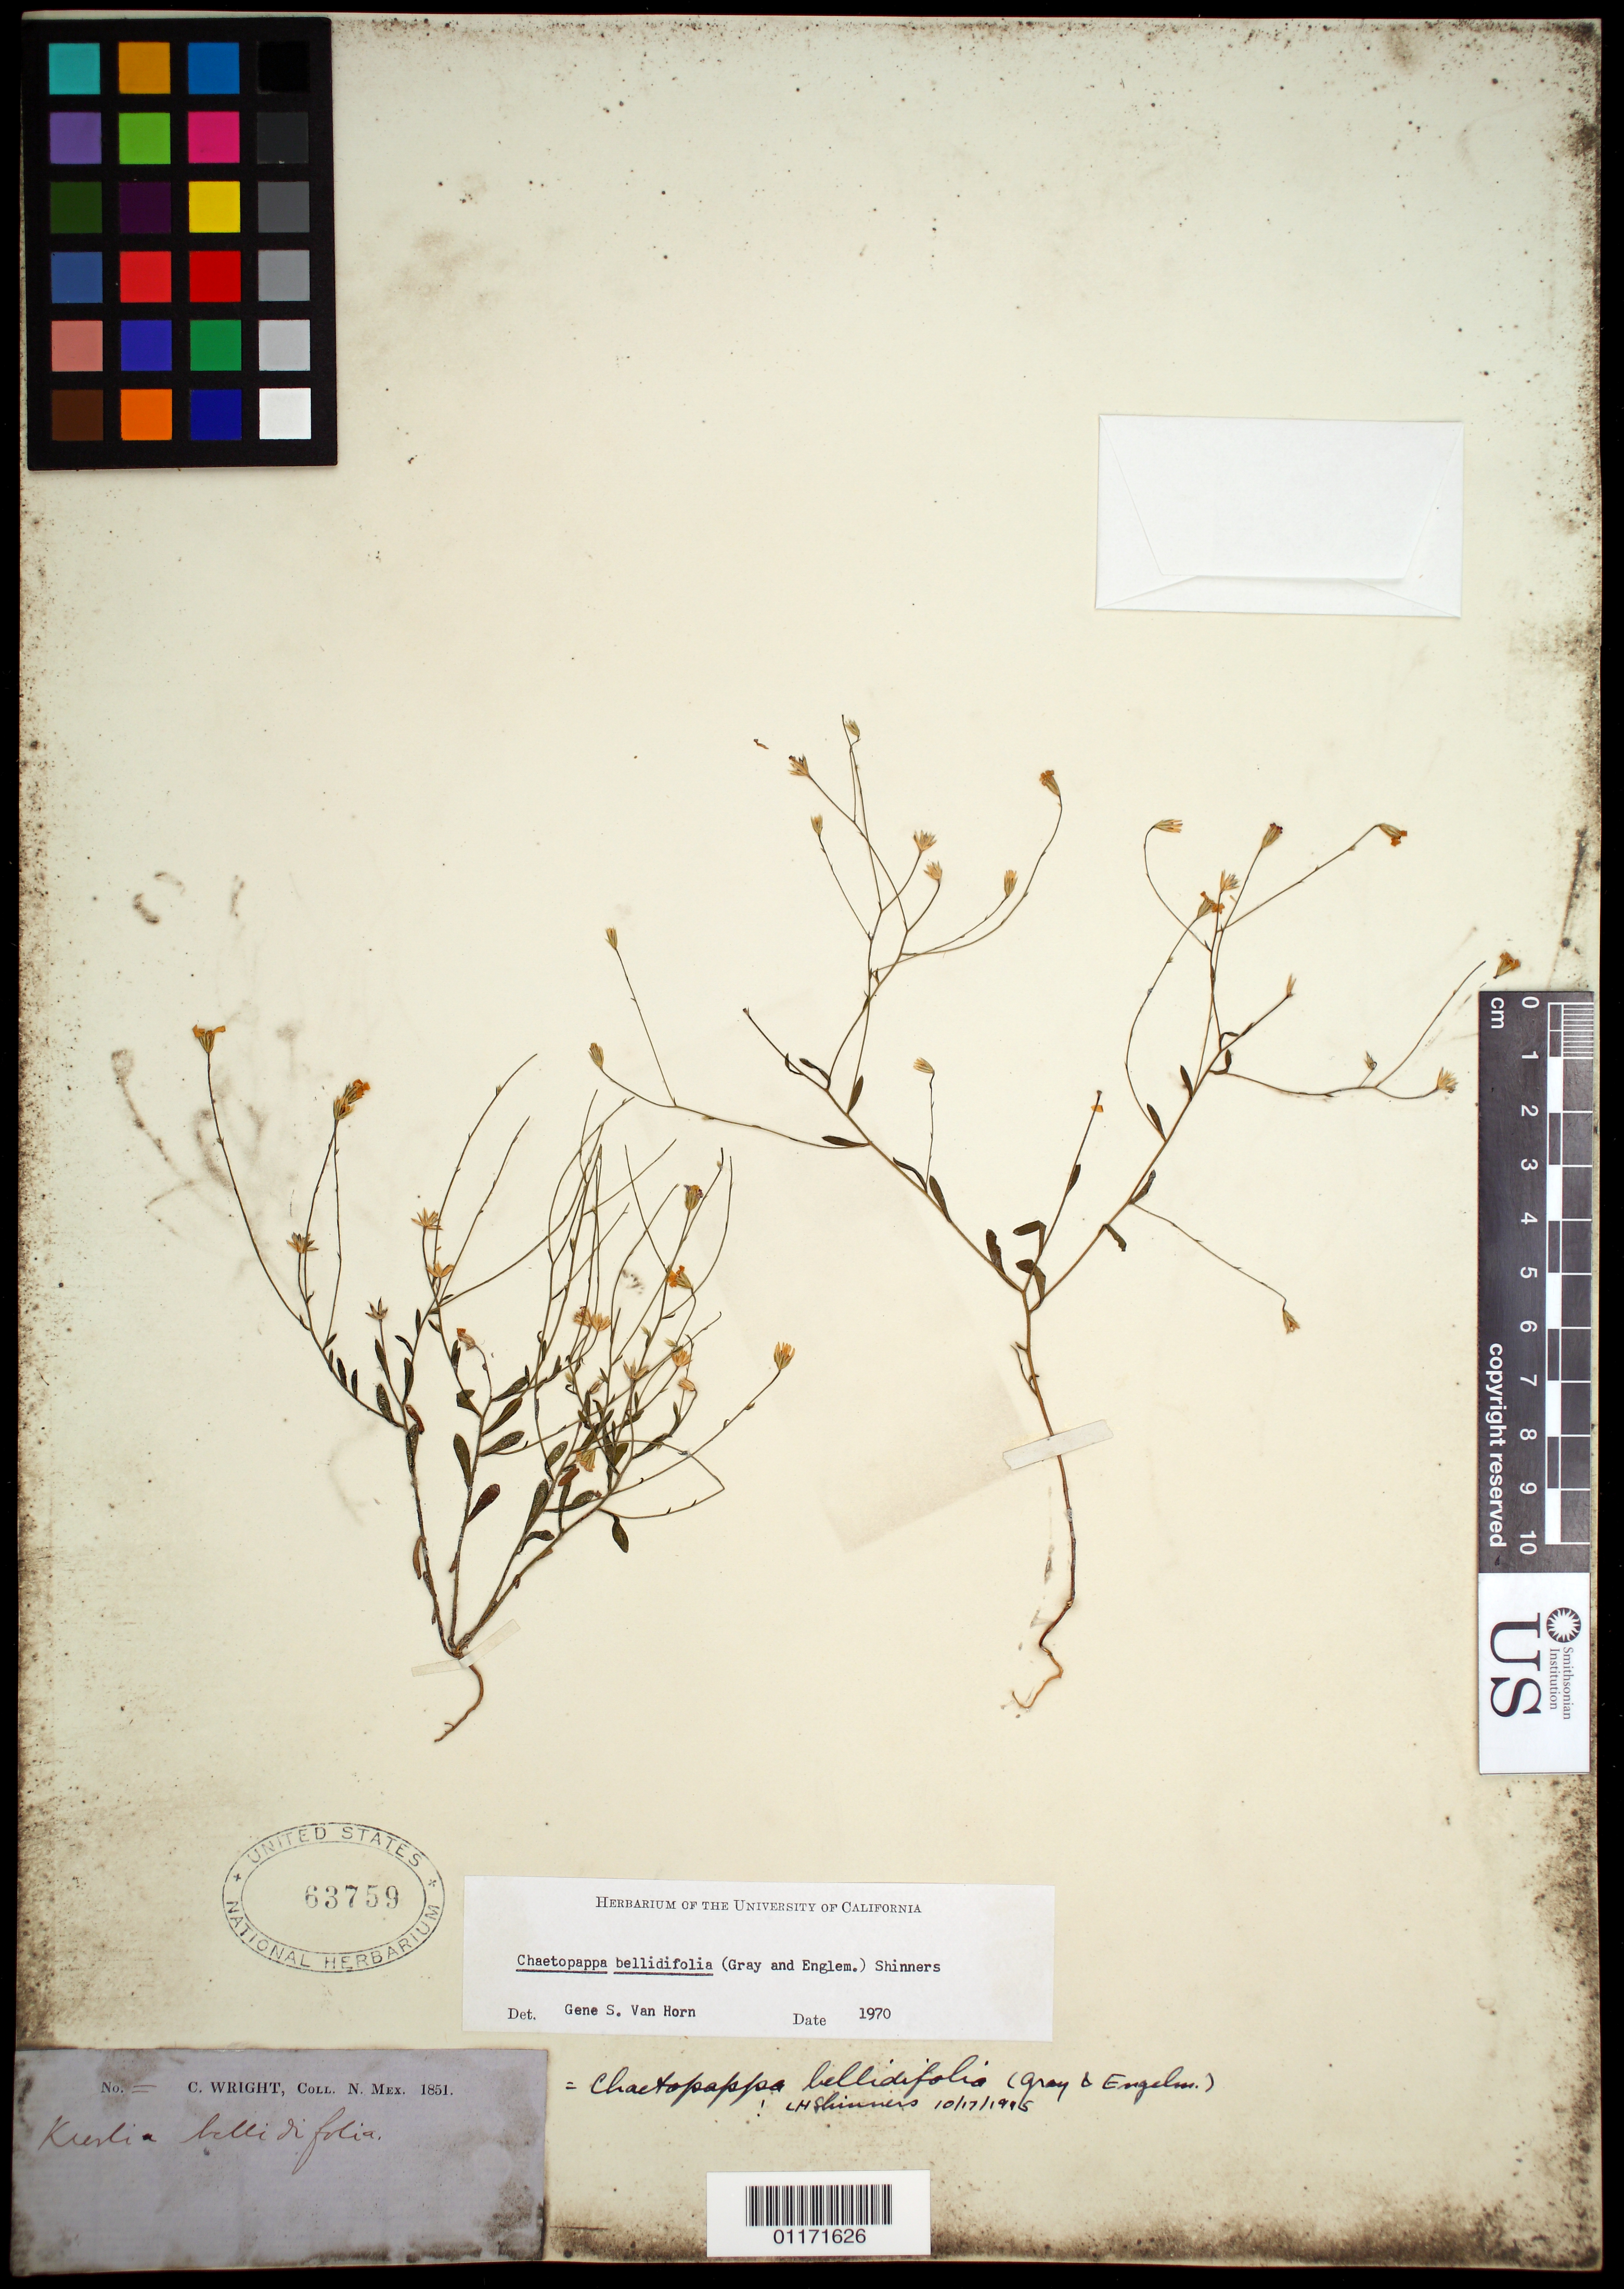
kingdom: Plantae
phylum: Tracheophyta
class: Magnoliopsida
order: Asterales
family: Asteraceae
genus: Chaetopappa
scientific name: Chaetopappa bellidifolia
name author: (A. Gray) Shinners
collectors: C. Wright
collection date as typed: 1851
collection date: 1851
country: United States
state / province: New Mexico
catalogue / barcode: US 63759